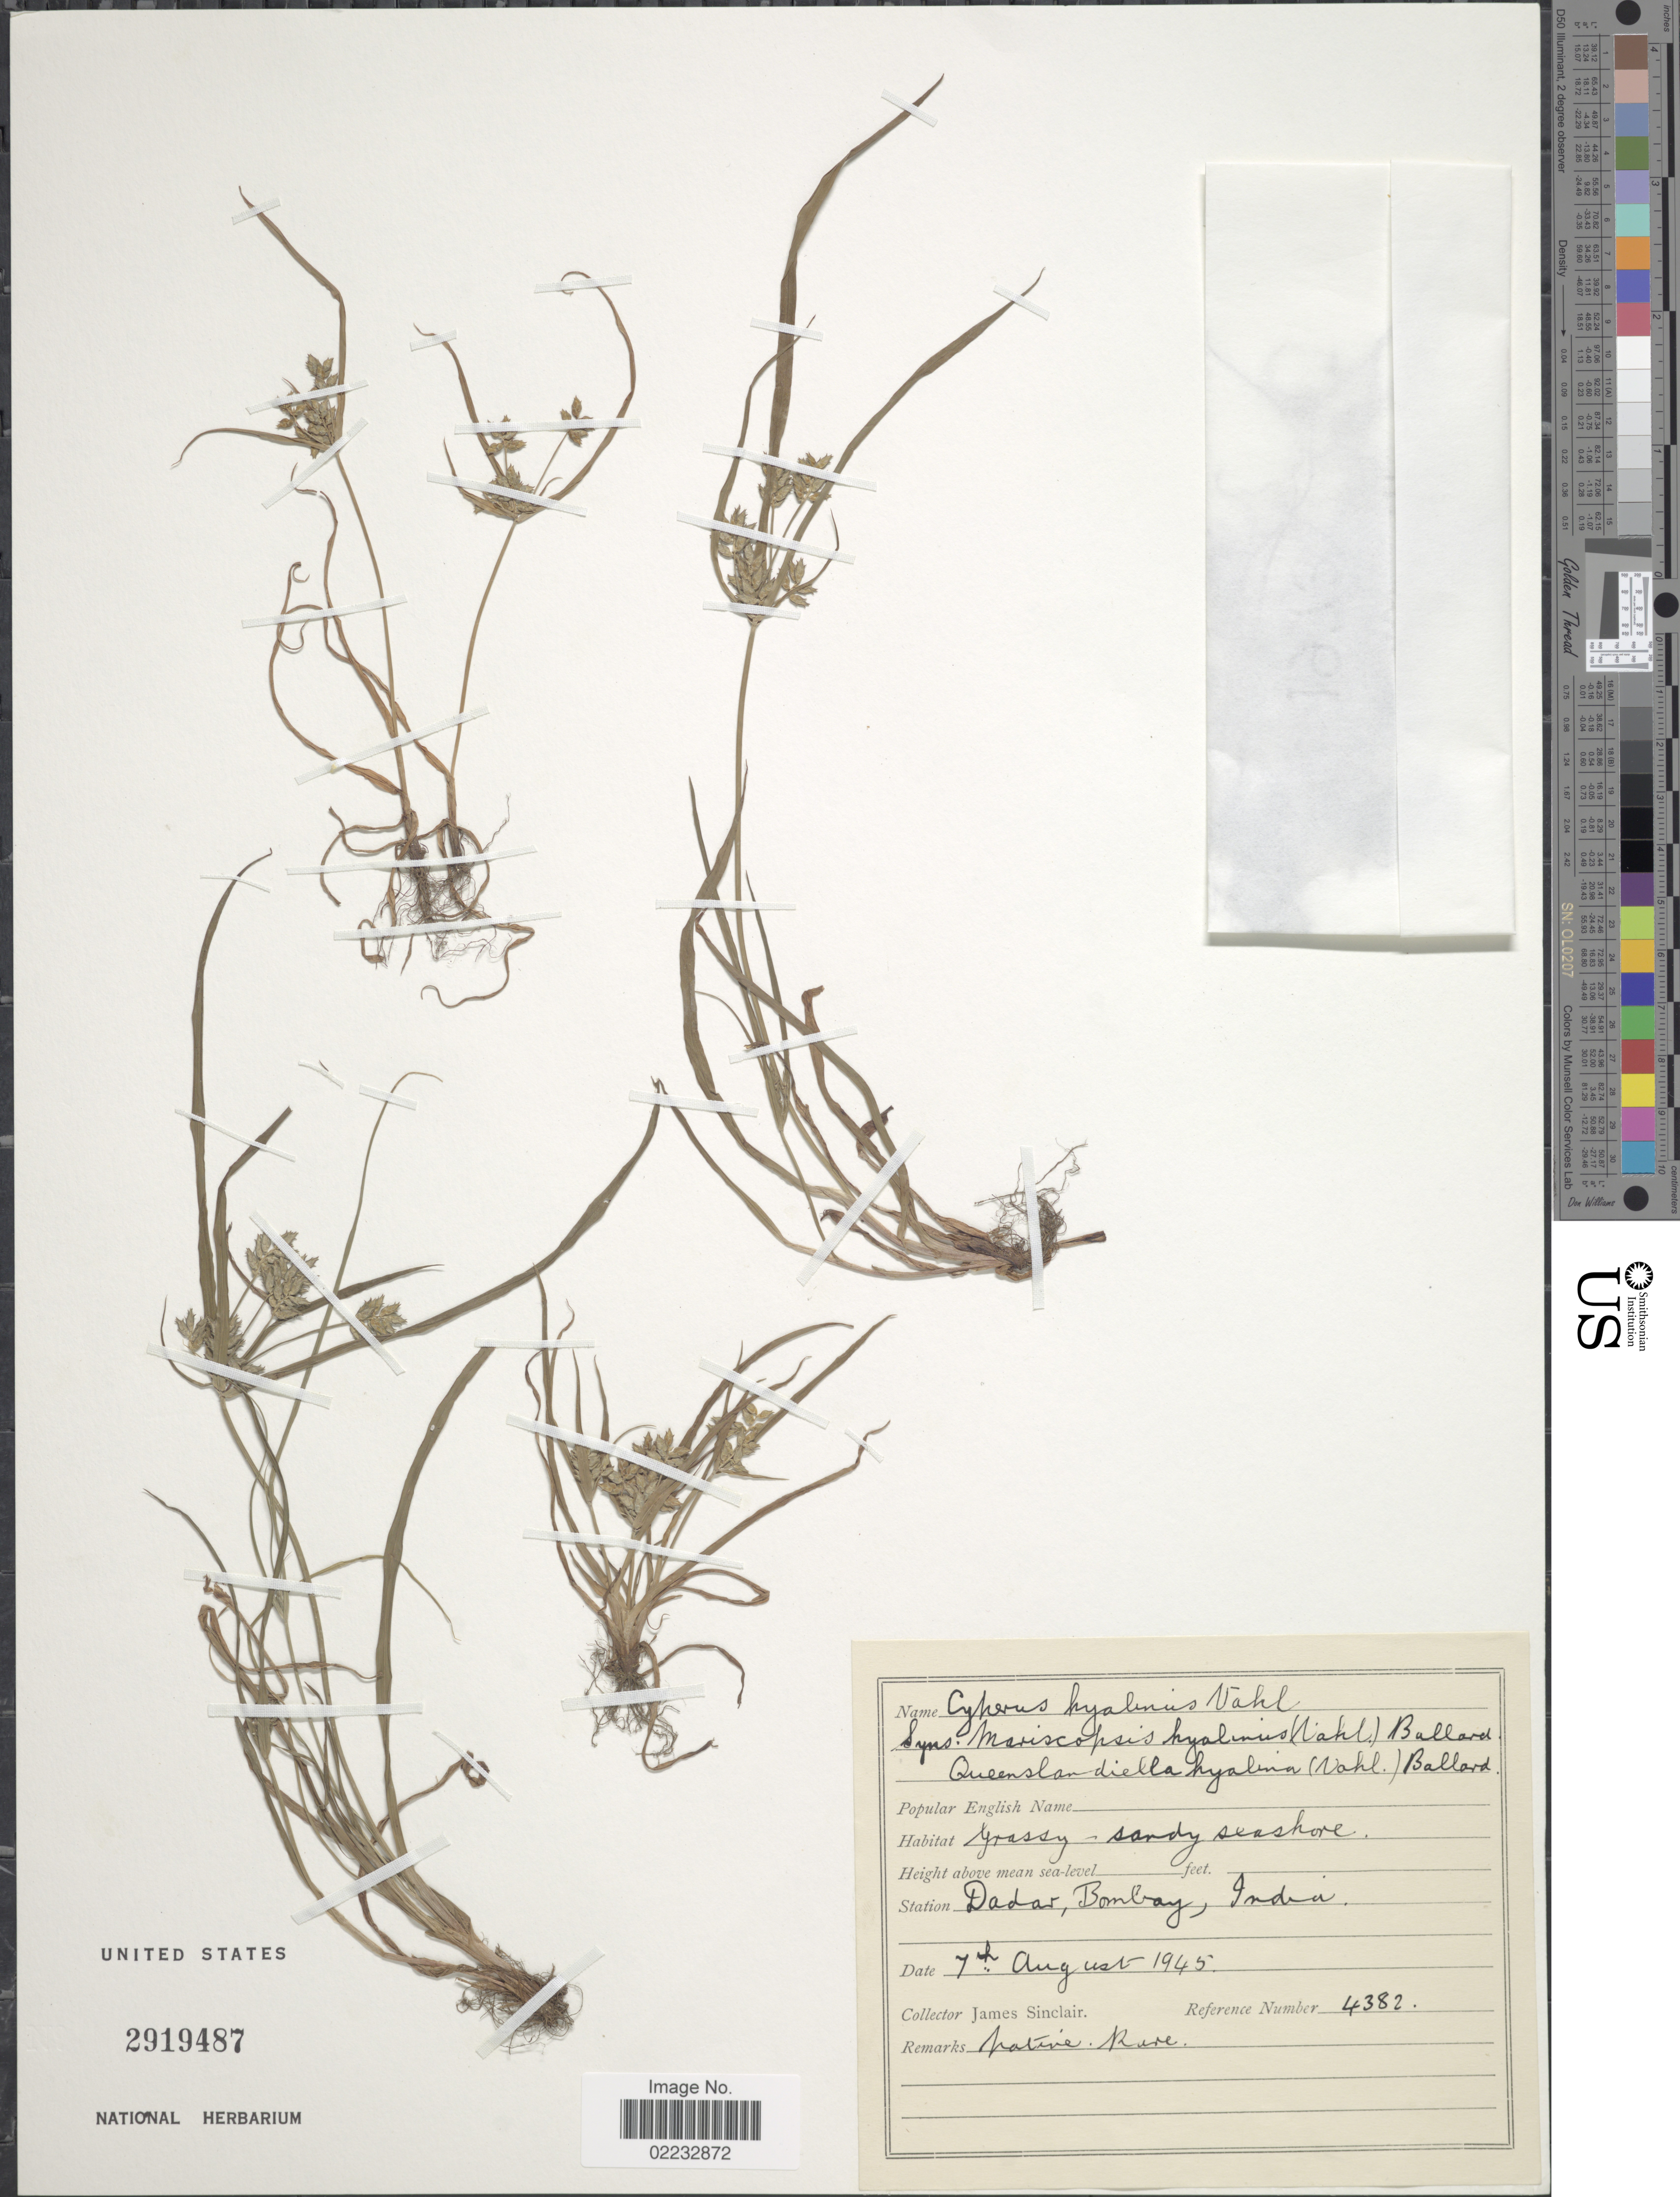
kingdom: Plantae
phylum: Tracheophyta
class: Liliopsida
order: Poales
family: Cyperaceae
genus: Cyperus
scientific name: Cyperus hyalinus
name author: Vahl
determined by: Strong, M. T., (US), Smithsonian Institution - National Museum of Natural History (UNITED STATES)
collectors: J. Sinclair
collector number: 4382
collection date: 1945-08-07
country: India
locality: Dadar, Bombay, grassy-sandy seashore.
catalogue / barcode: US 2919487